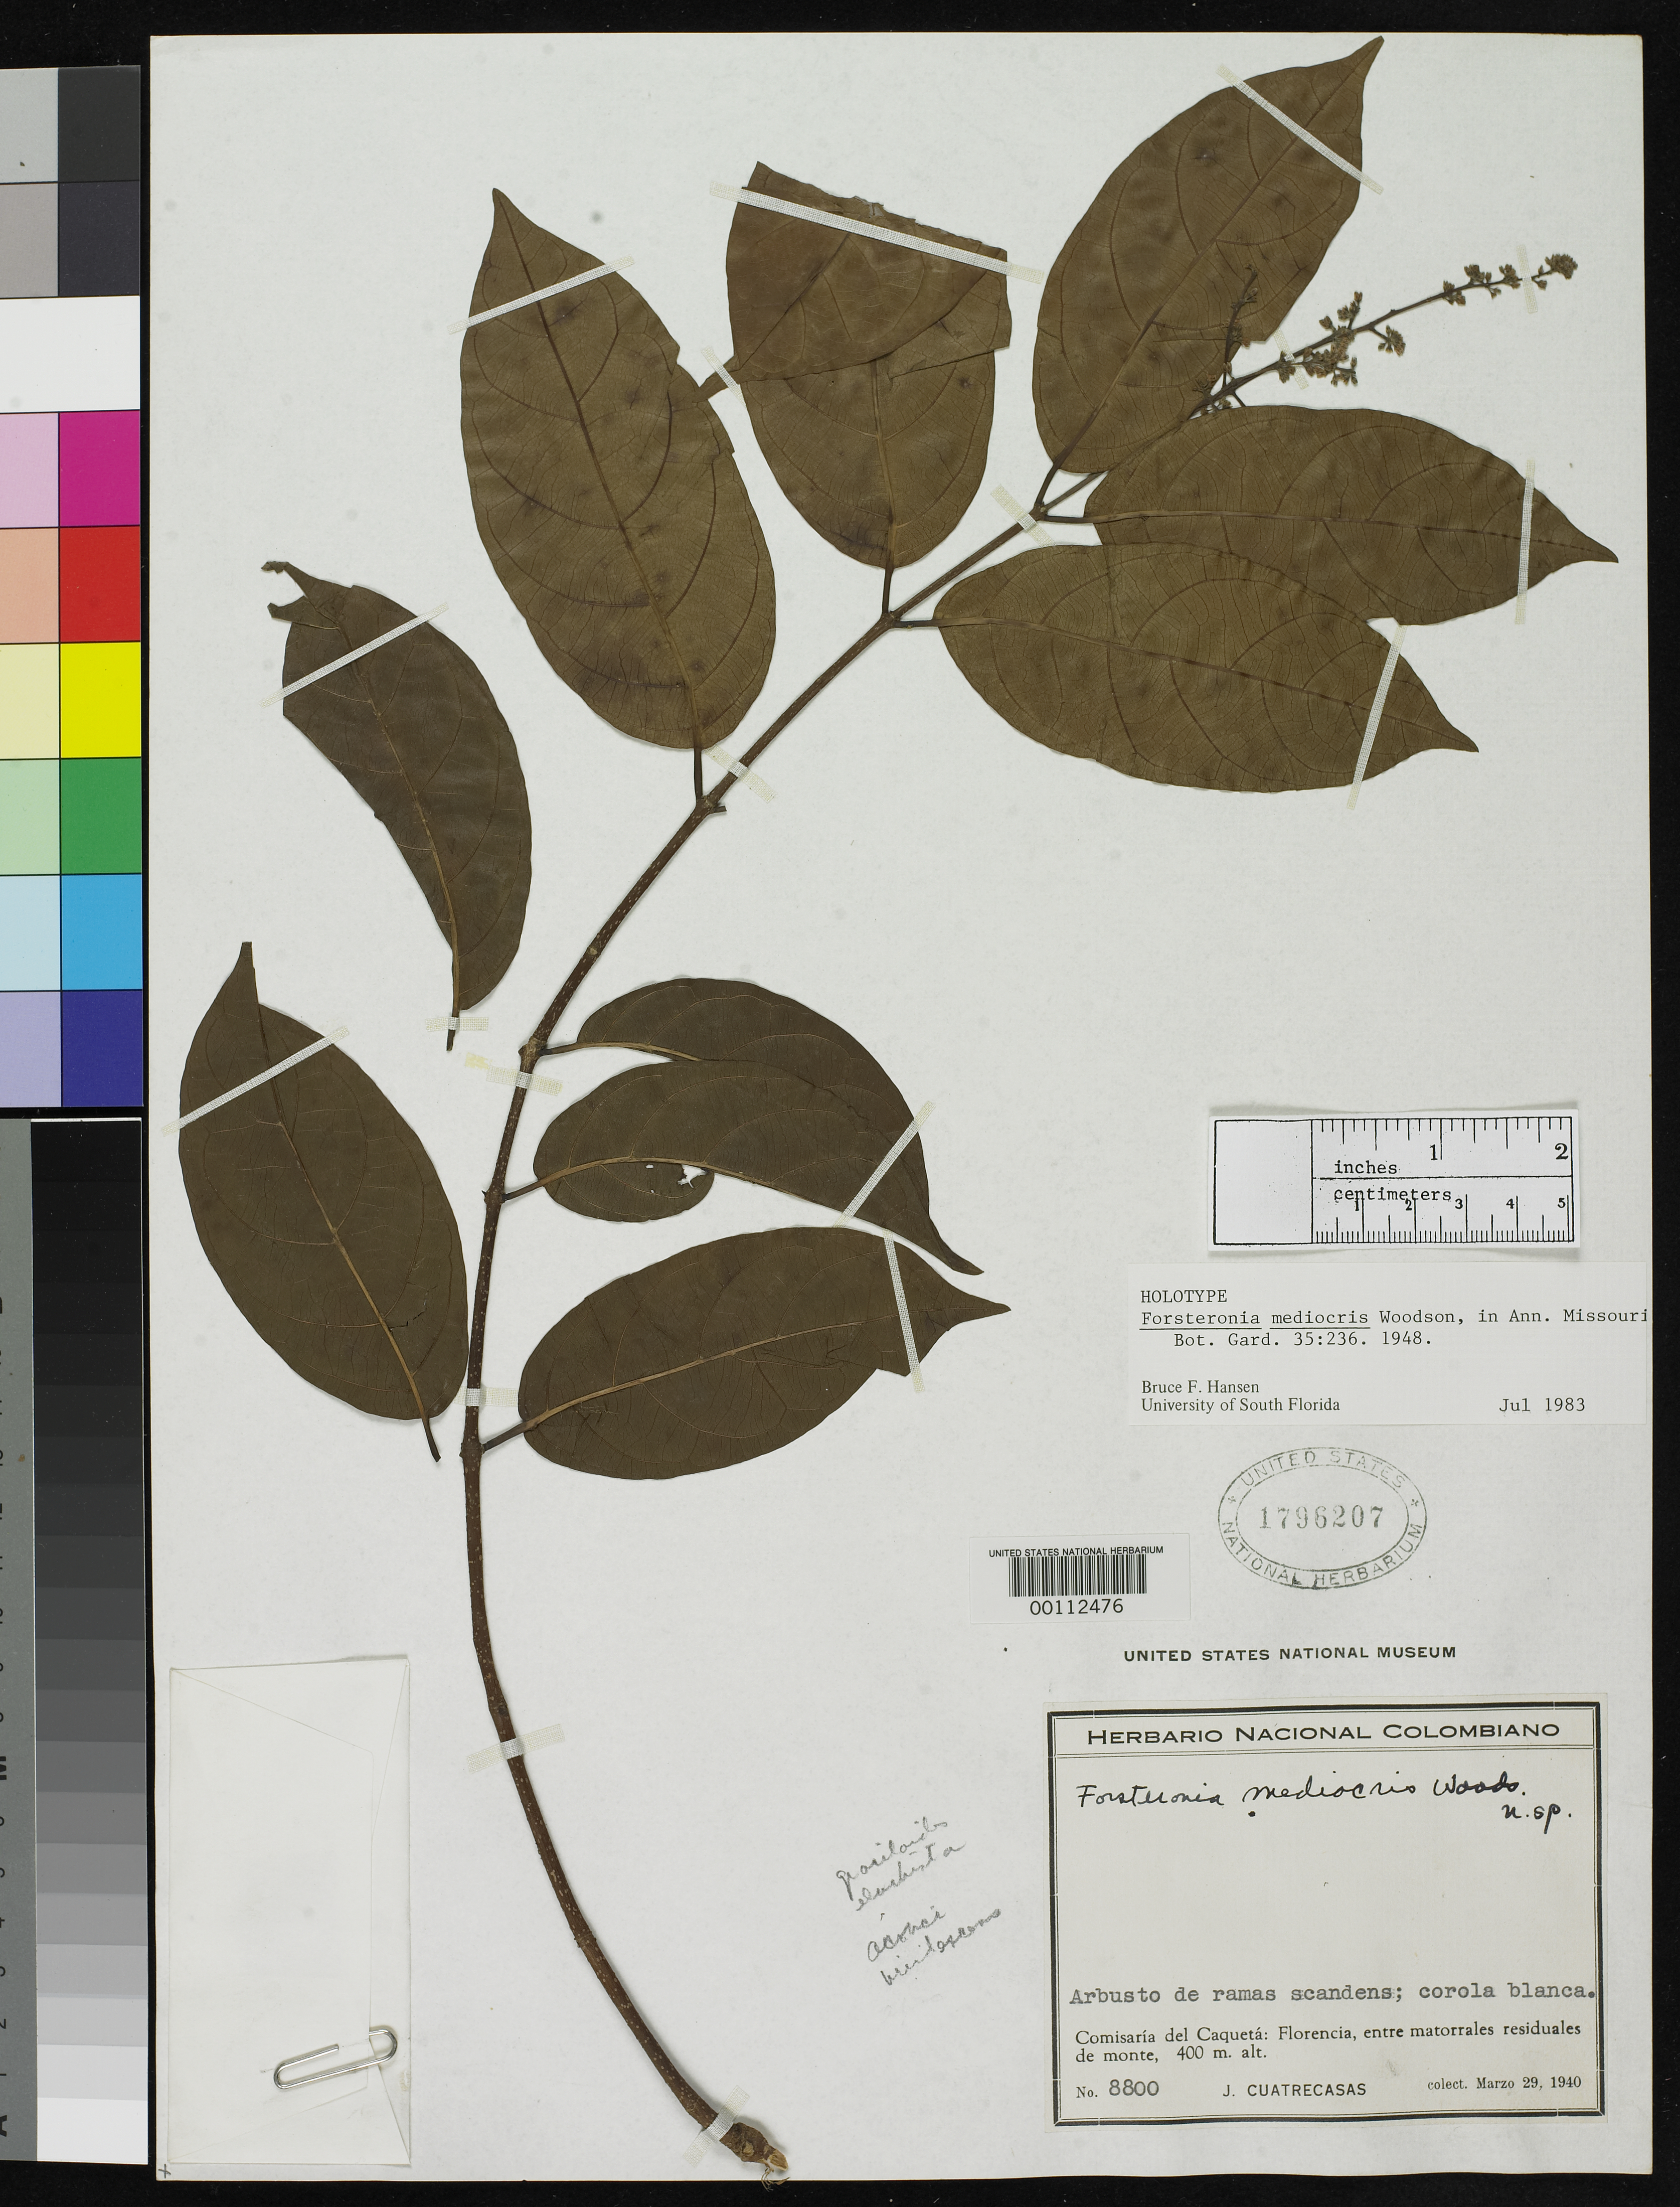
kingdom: Plantae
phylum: Tracheophyta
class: Magnoliopsida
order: Gentianales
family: Apocynaceae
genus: Forsteronia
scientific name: Forsteronia mediocris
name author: Woodson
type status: Holotype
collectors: J. Cuatrecasas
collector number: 8800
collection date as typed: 29 Mar 1940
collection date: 1940-03-29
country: Colombia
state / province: Caquetá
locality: Florencia.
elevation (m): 400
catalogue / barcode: US 1796207